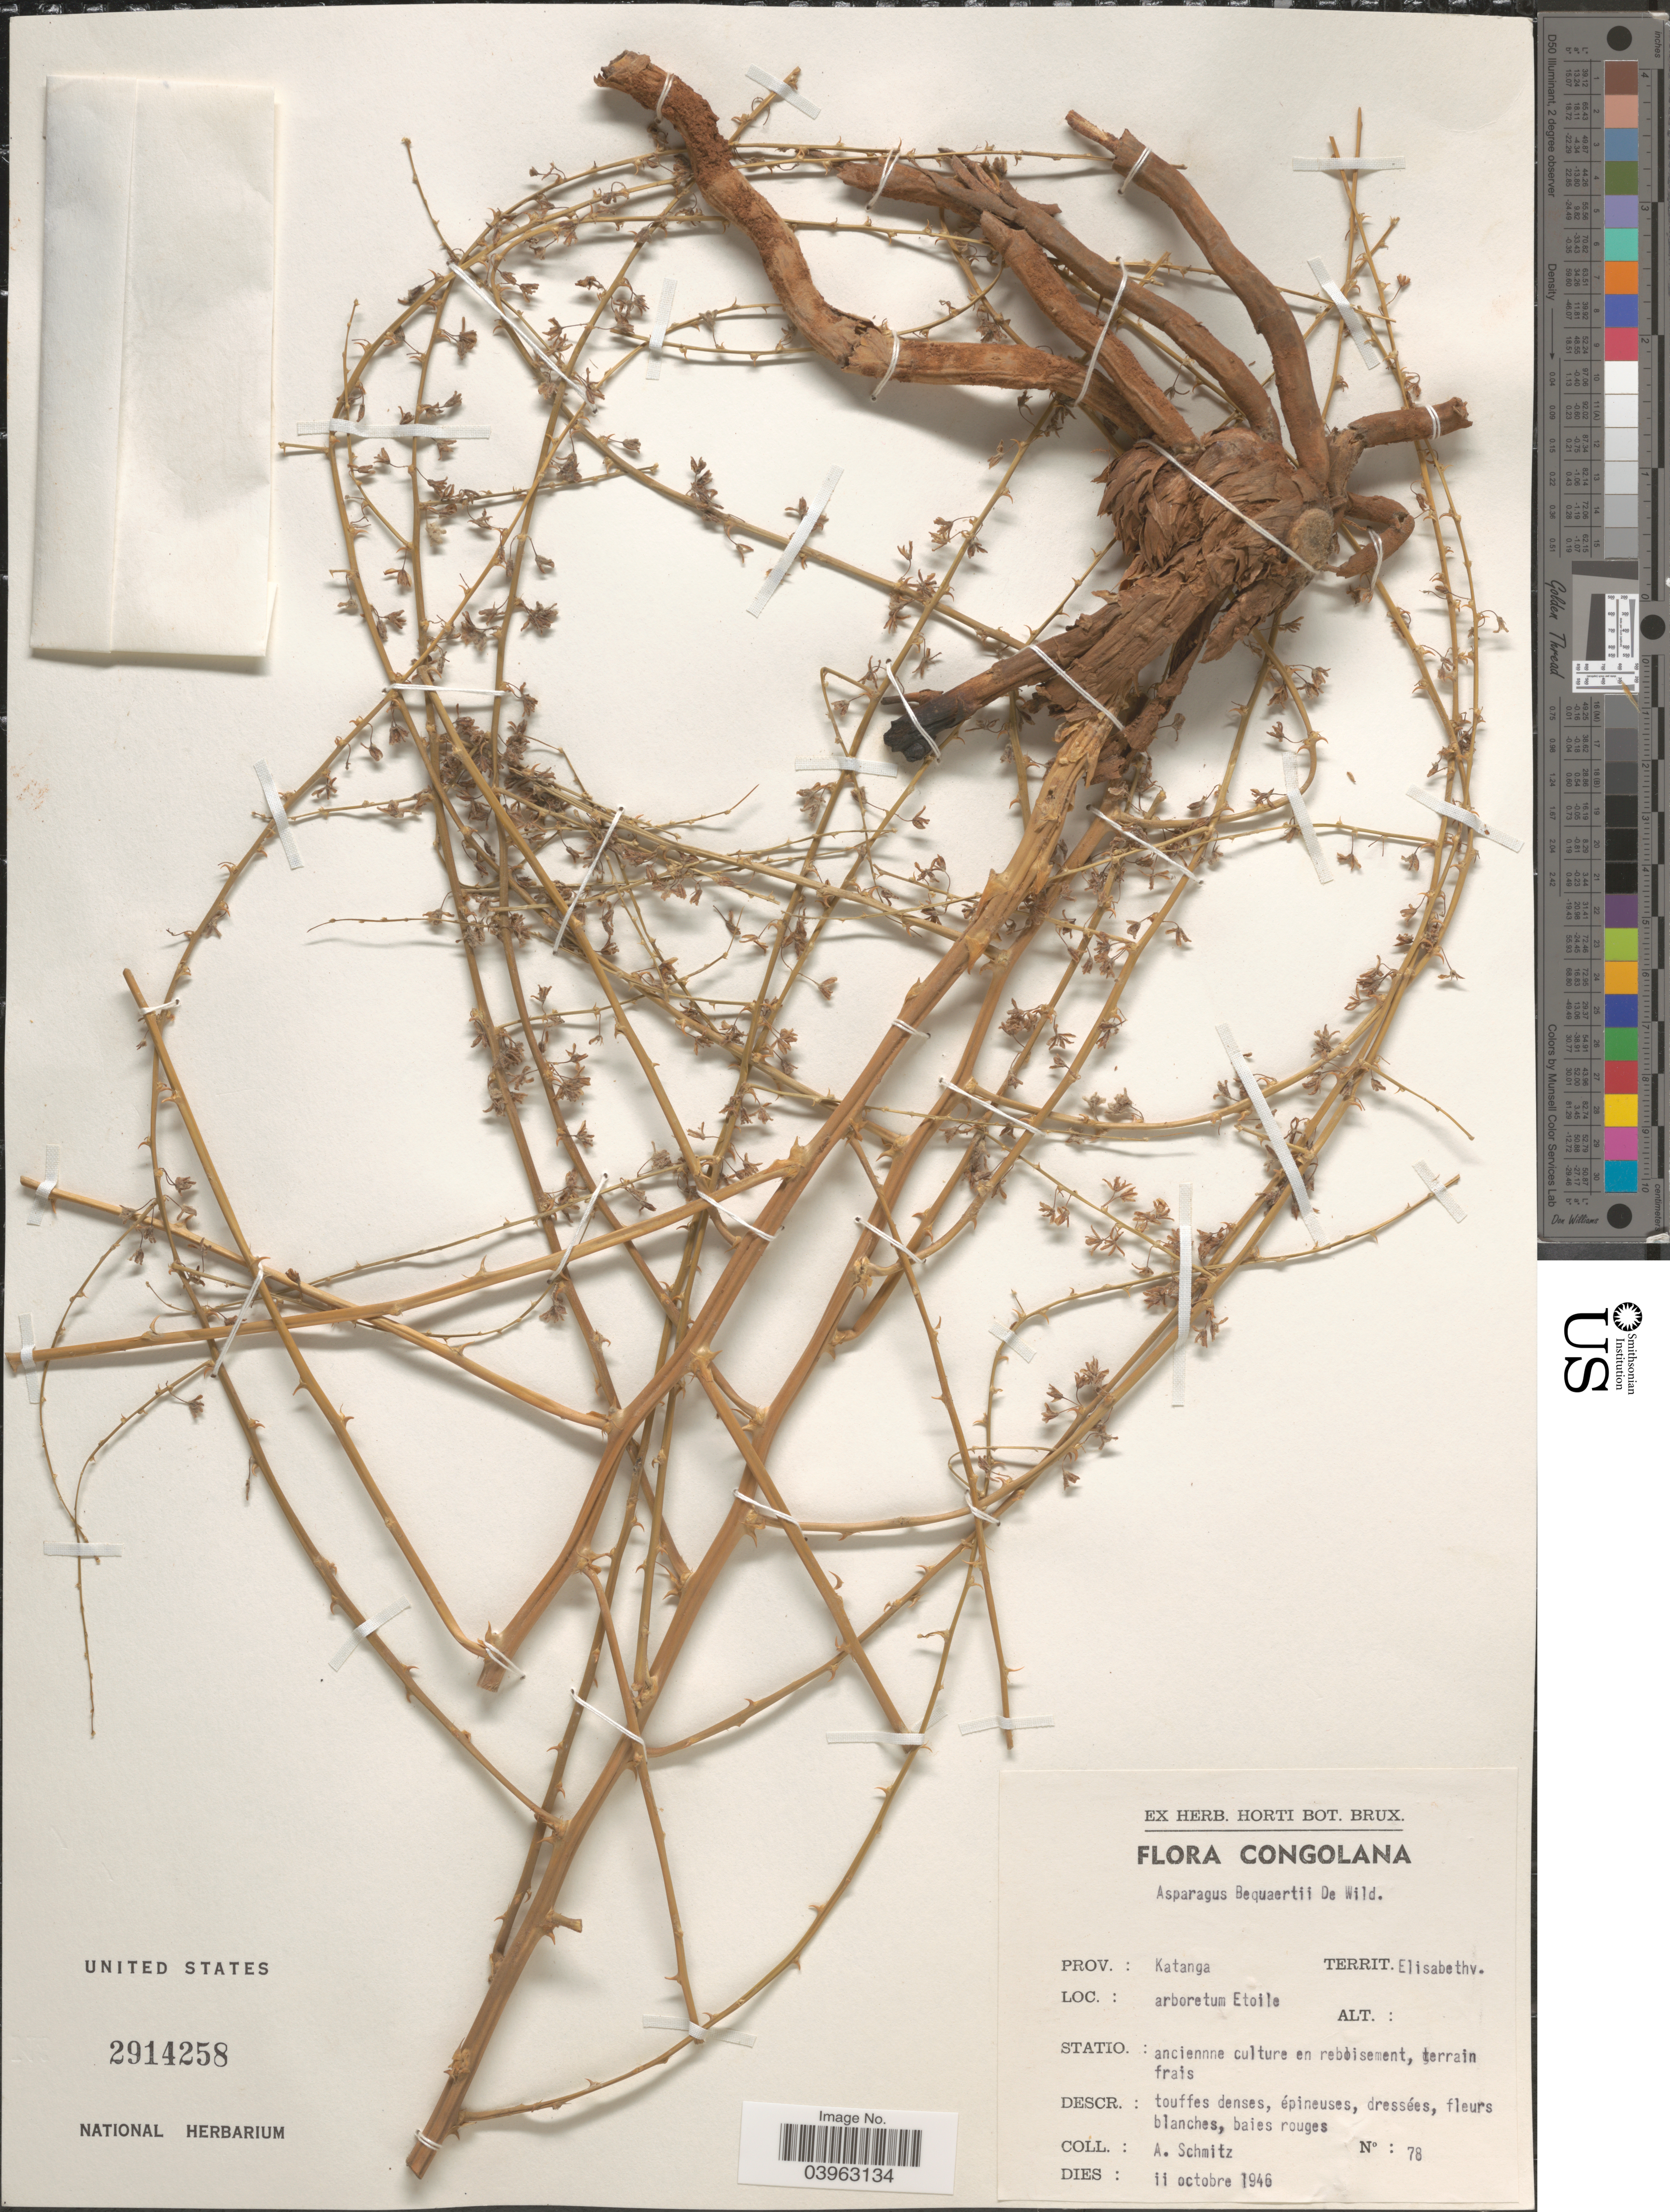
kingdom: Plantae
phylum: Tracheophyta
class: Liliopsida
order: Asparagales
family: Asparagaceae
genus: Asparagus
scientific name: Asparagus bequaertii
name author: De Wild.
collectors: A. Schmitz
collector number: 78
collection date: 1946-10-02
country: Congo, Democratic Republic of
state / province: Haut-Katanga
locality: Congolana. Prov.: Katanga. Territ. Elisabethv. Arboretum Etoile. Statio.: anciennne culture.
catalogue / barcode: US 2914258